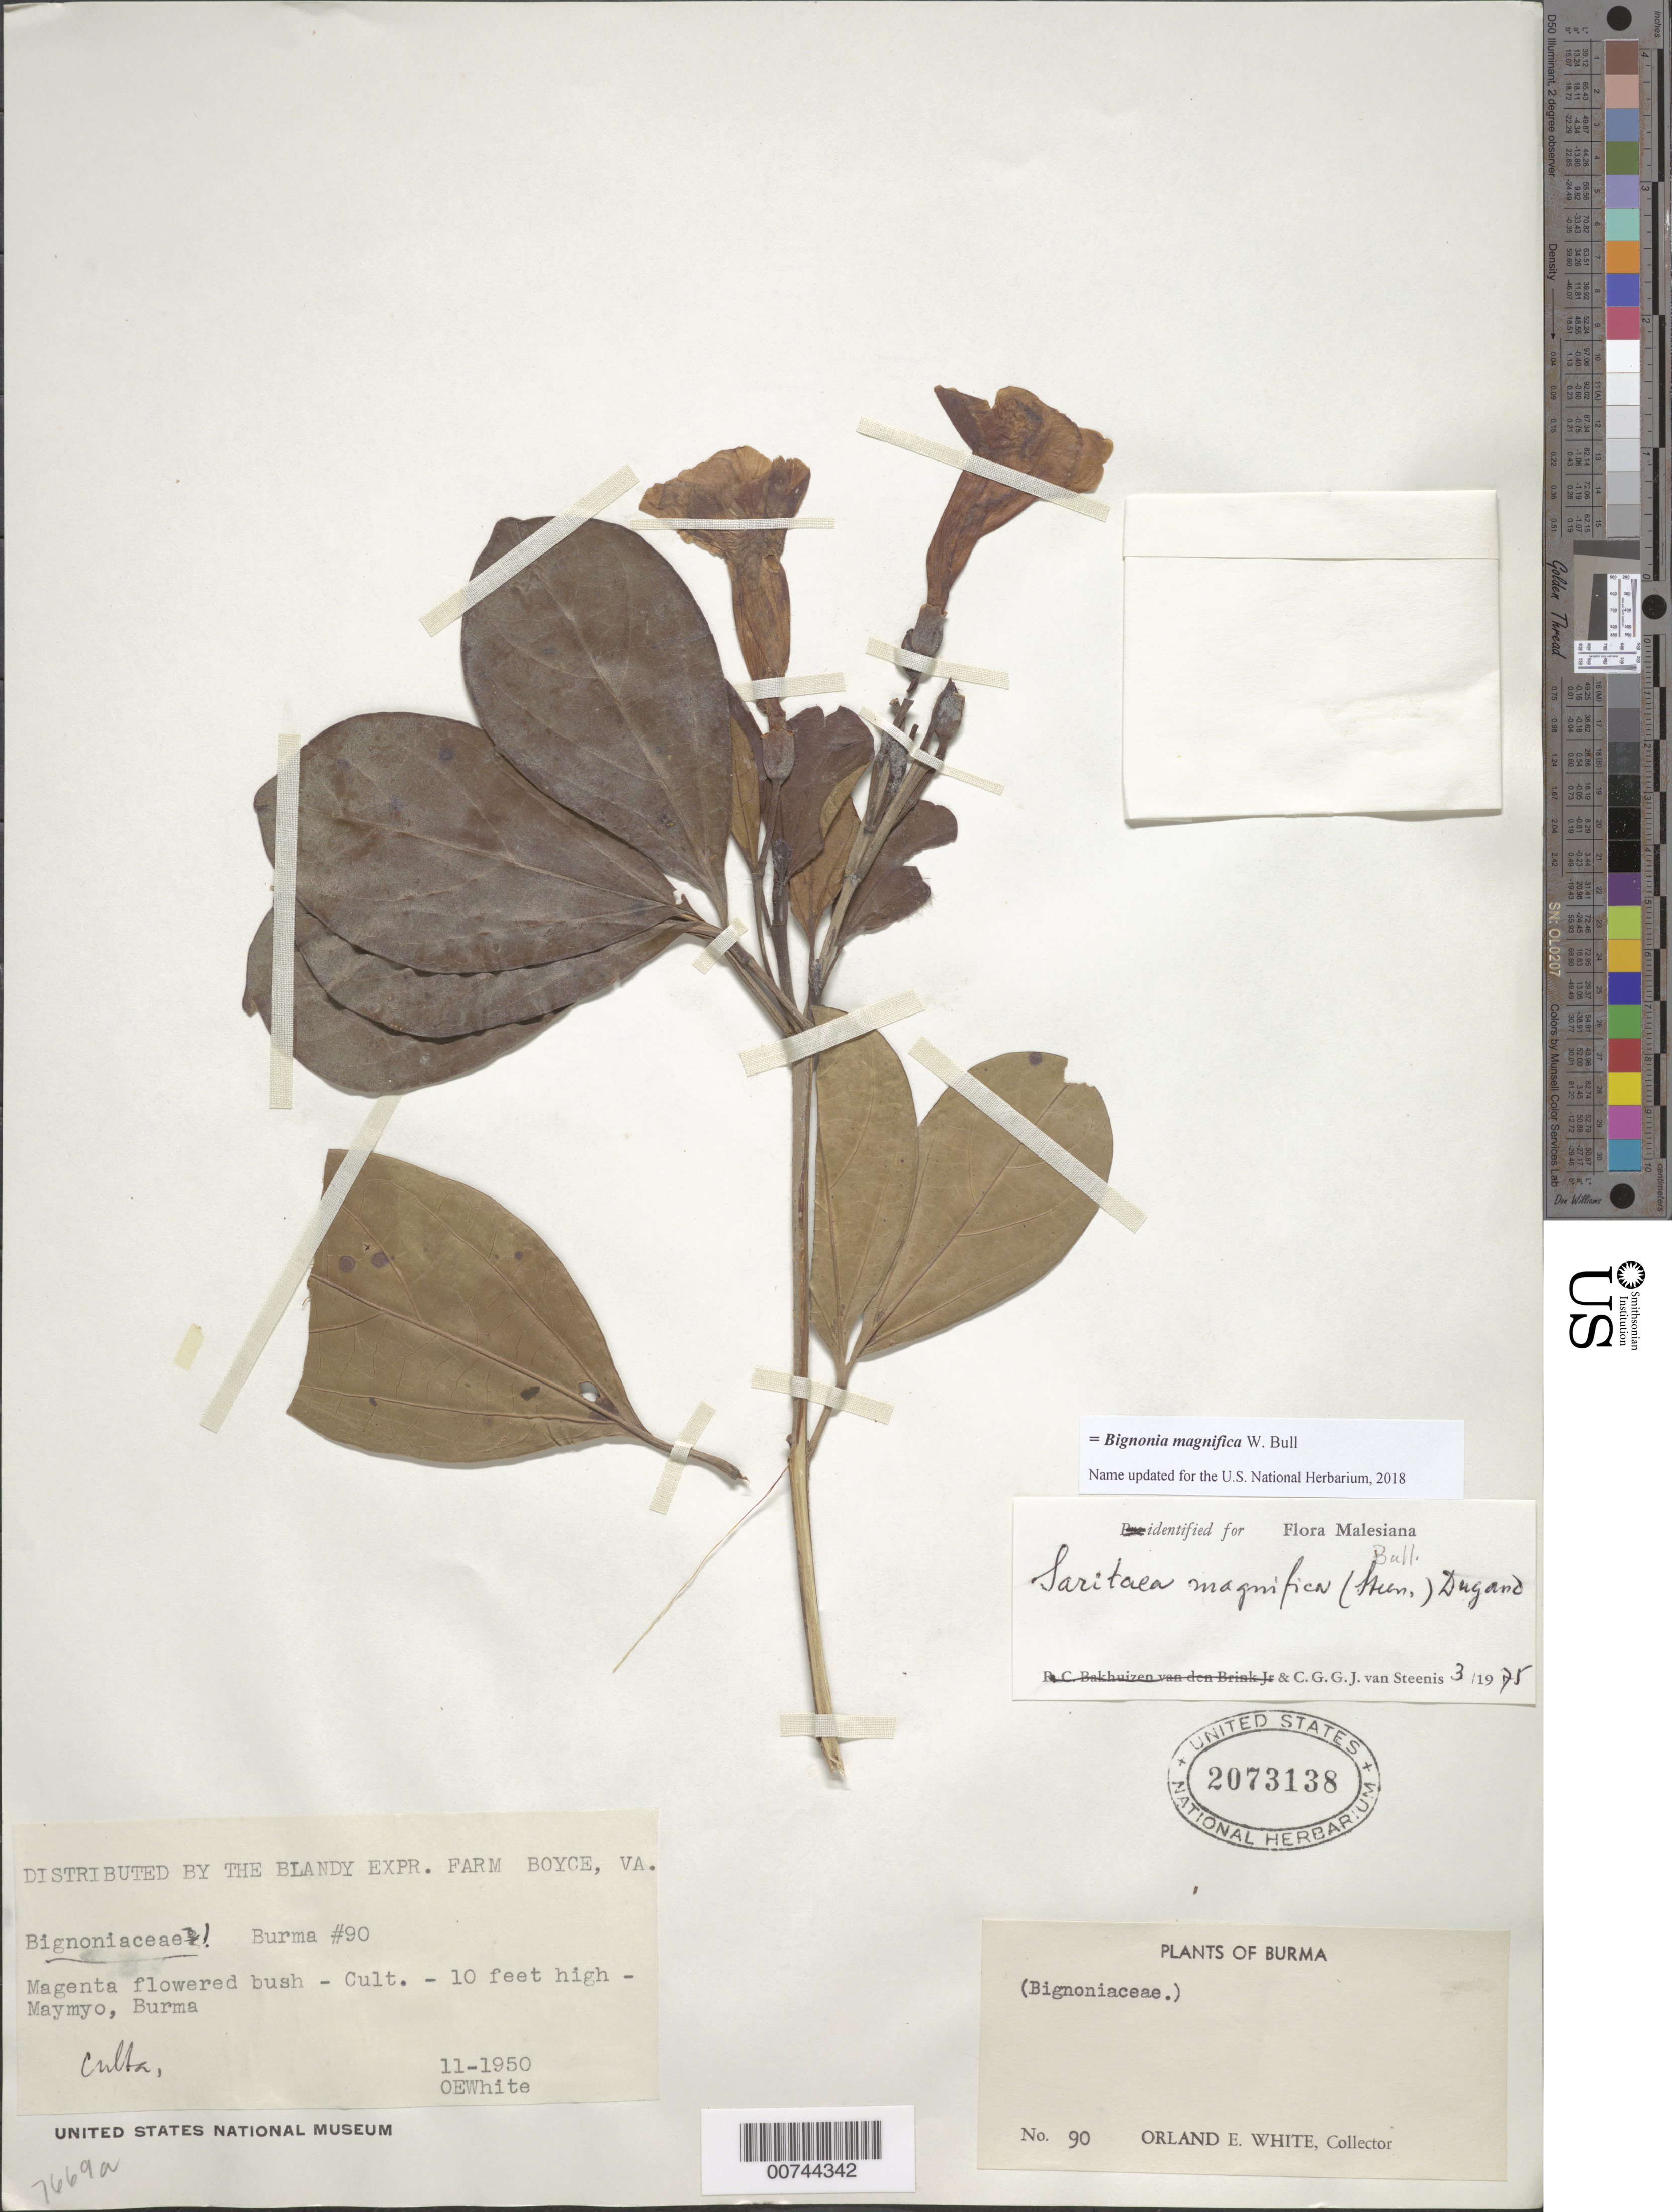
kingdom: Plantae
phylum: Tracheophyta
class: Magnoliopsida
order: Lamiales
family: Bignoniaceae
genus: Bignonia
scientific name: Bignonia magnifica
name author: W. Bull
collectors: O. E. White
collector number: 90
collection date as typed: Nov 1950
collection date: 1950-11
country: Myanmar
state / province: Mandalay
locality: Maymyo.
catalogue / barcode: US 2073138